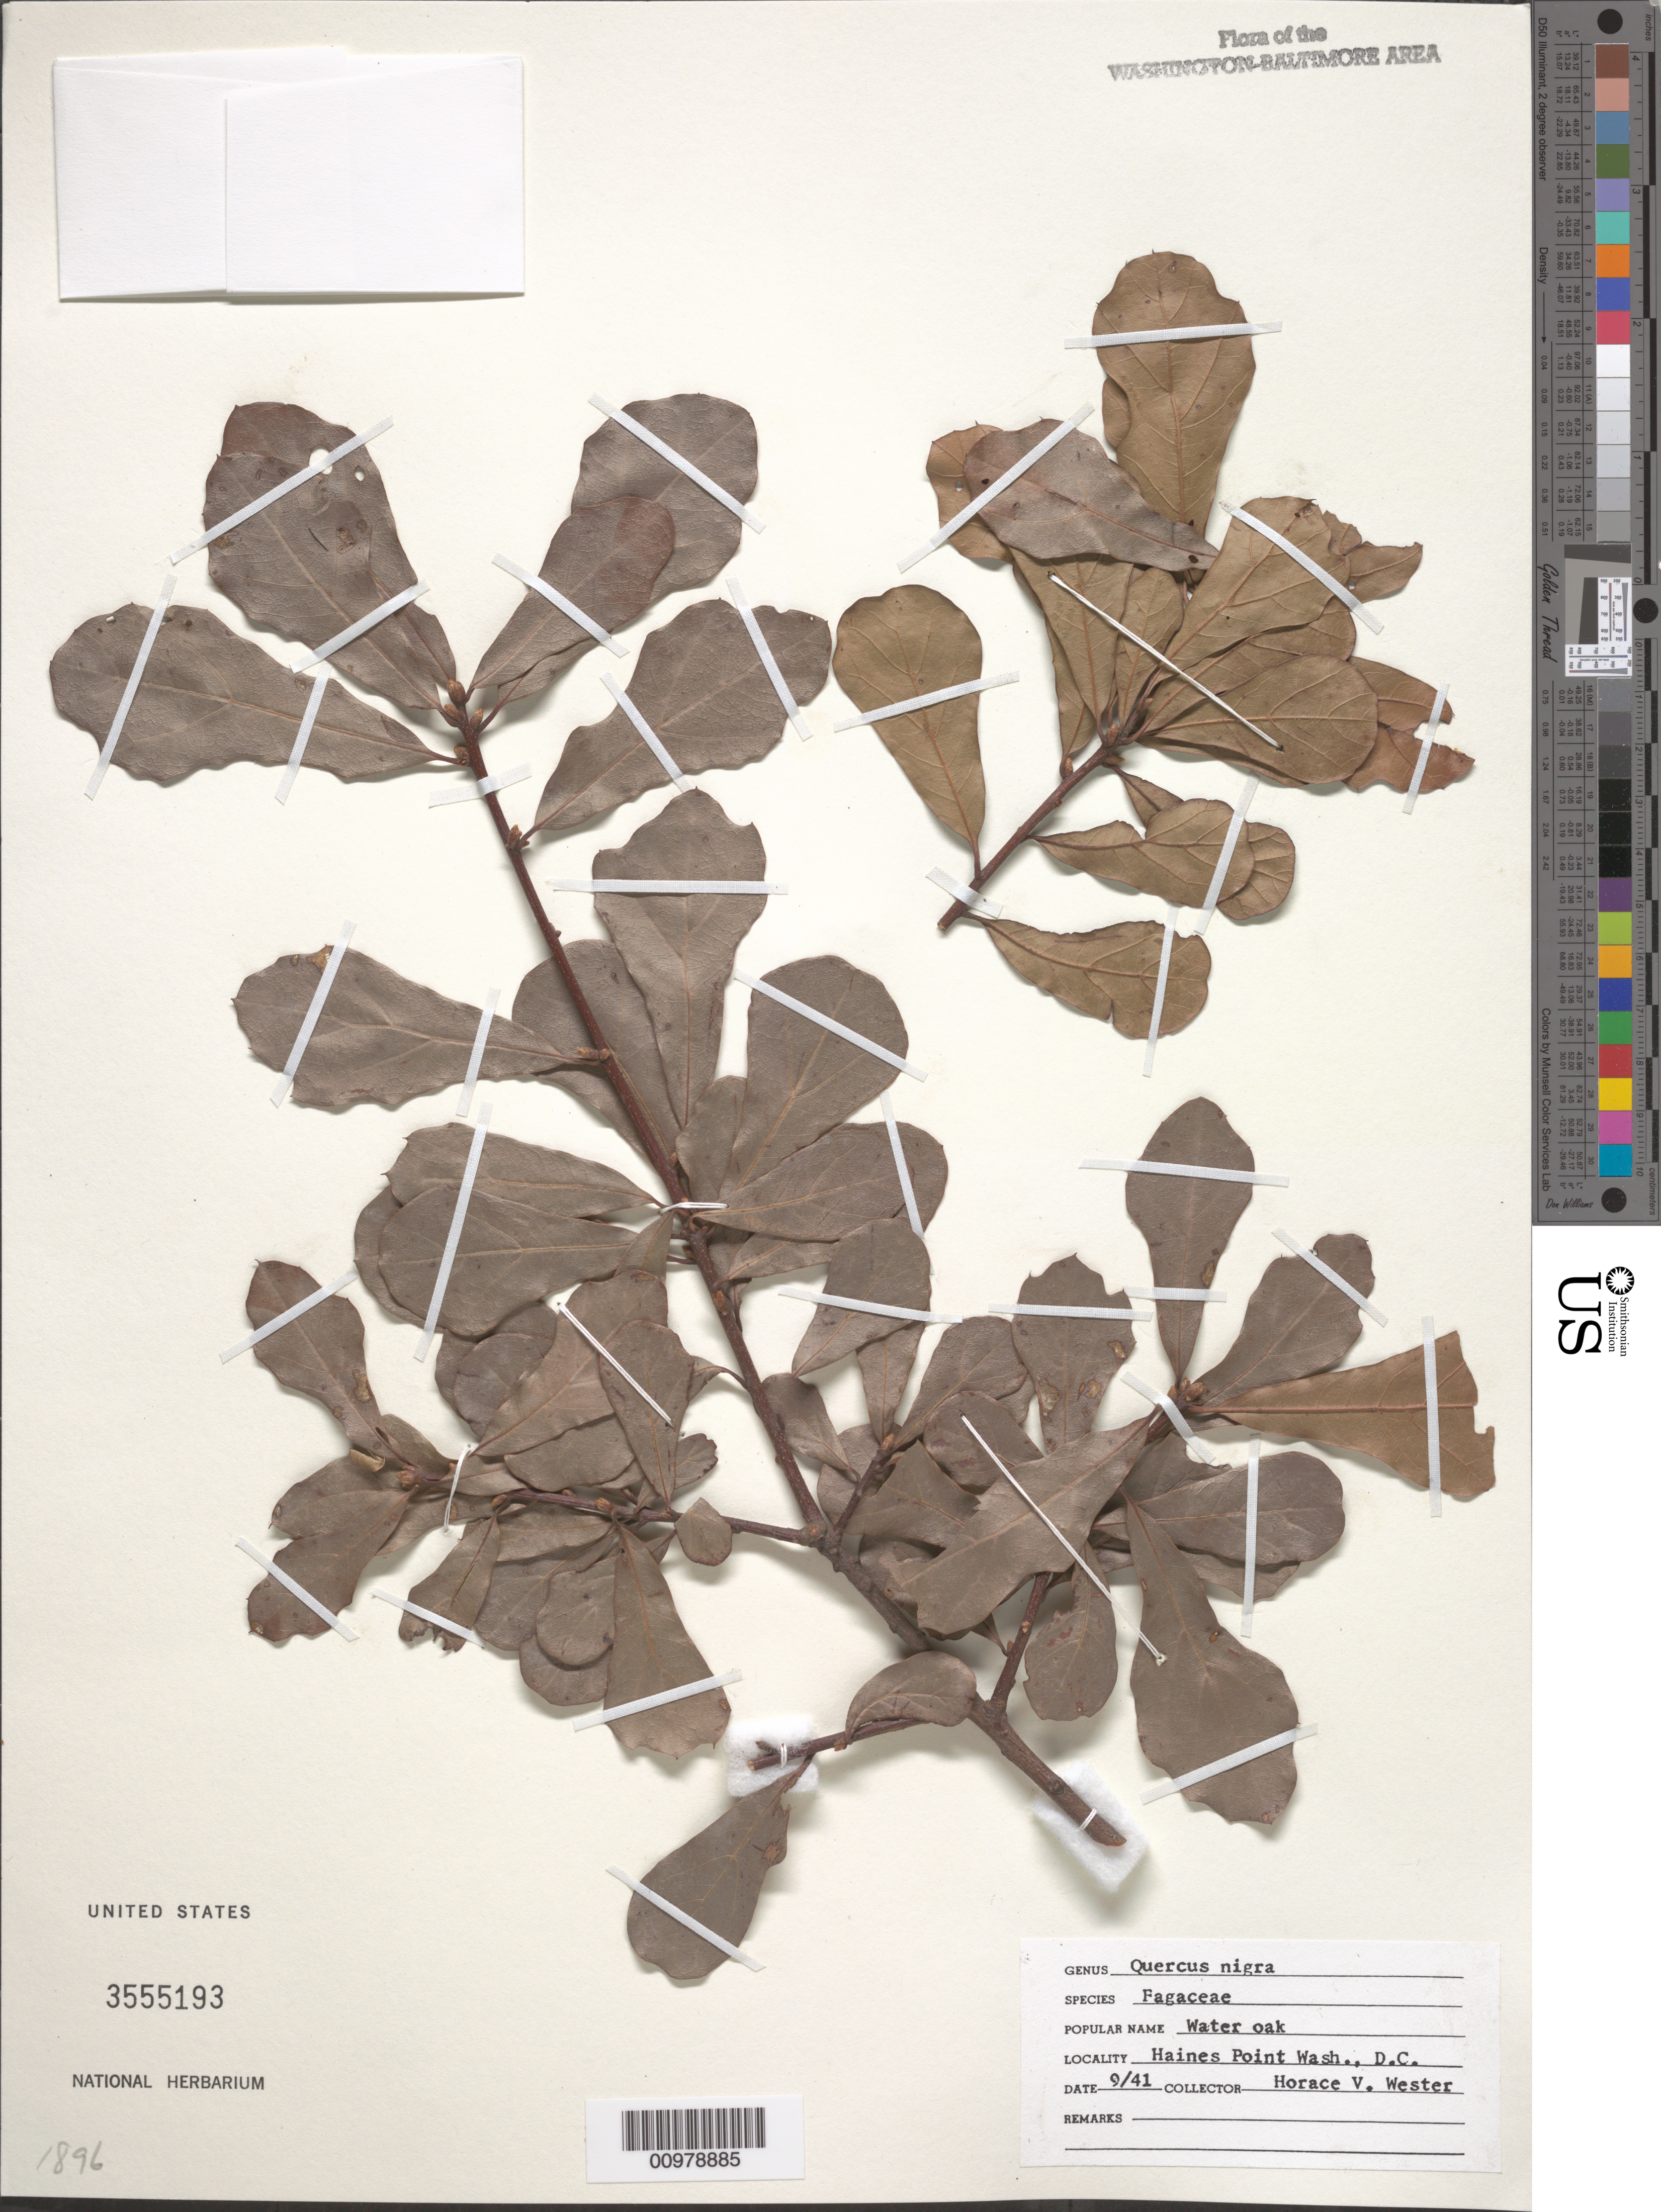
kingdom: Plantae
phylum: Tracheophyta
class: Magnoliopsida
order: Fagales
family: Fagaceae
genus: Quercus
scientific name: Quercus nigra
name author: L.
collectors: H. Wester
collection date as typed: Sep 1941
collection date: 1941-09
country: United States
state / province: District of Columbia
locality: Haines Point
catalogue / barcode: US 3555193